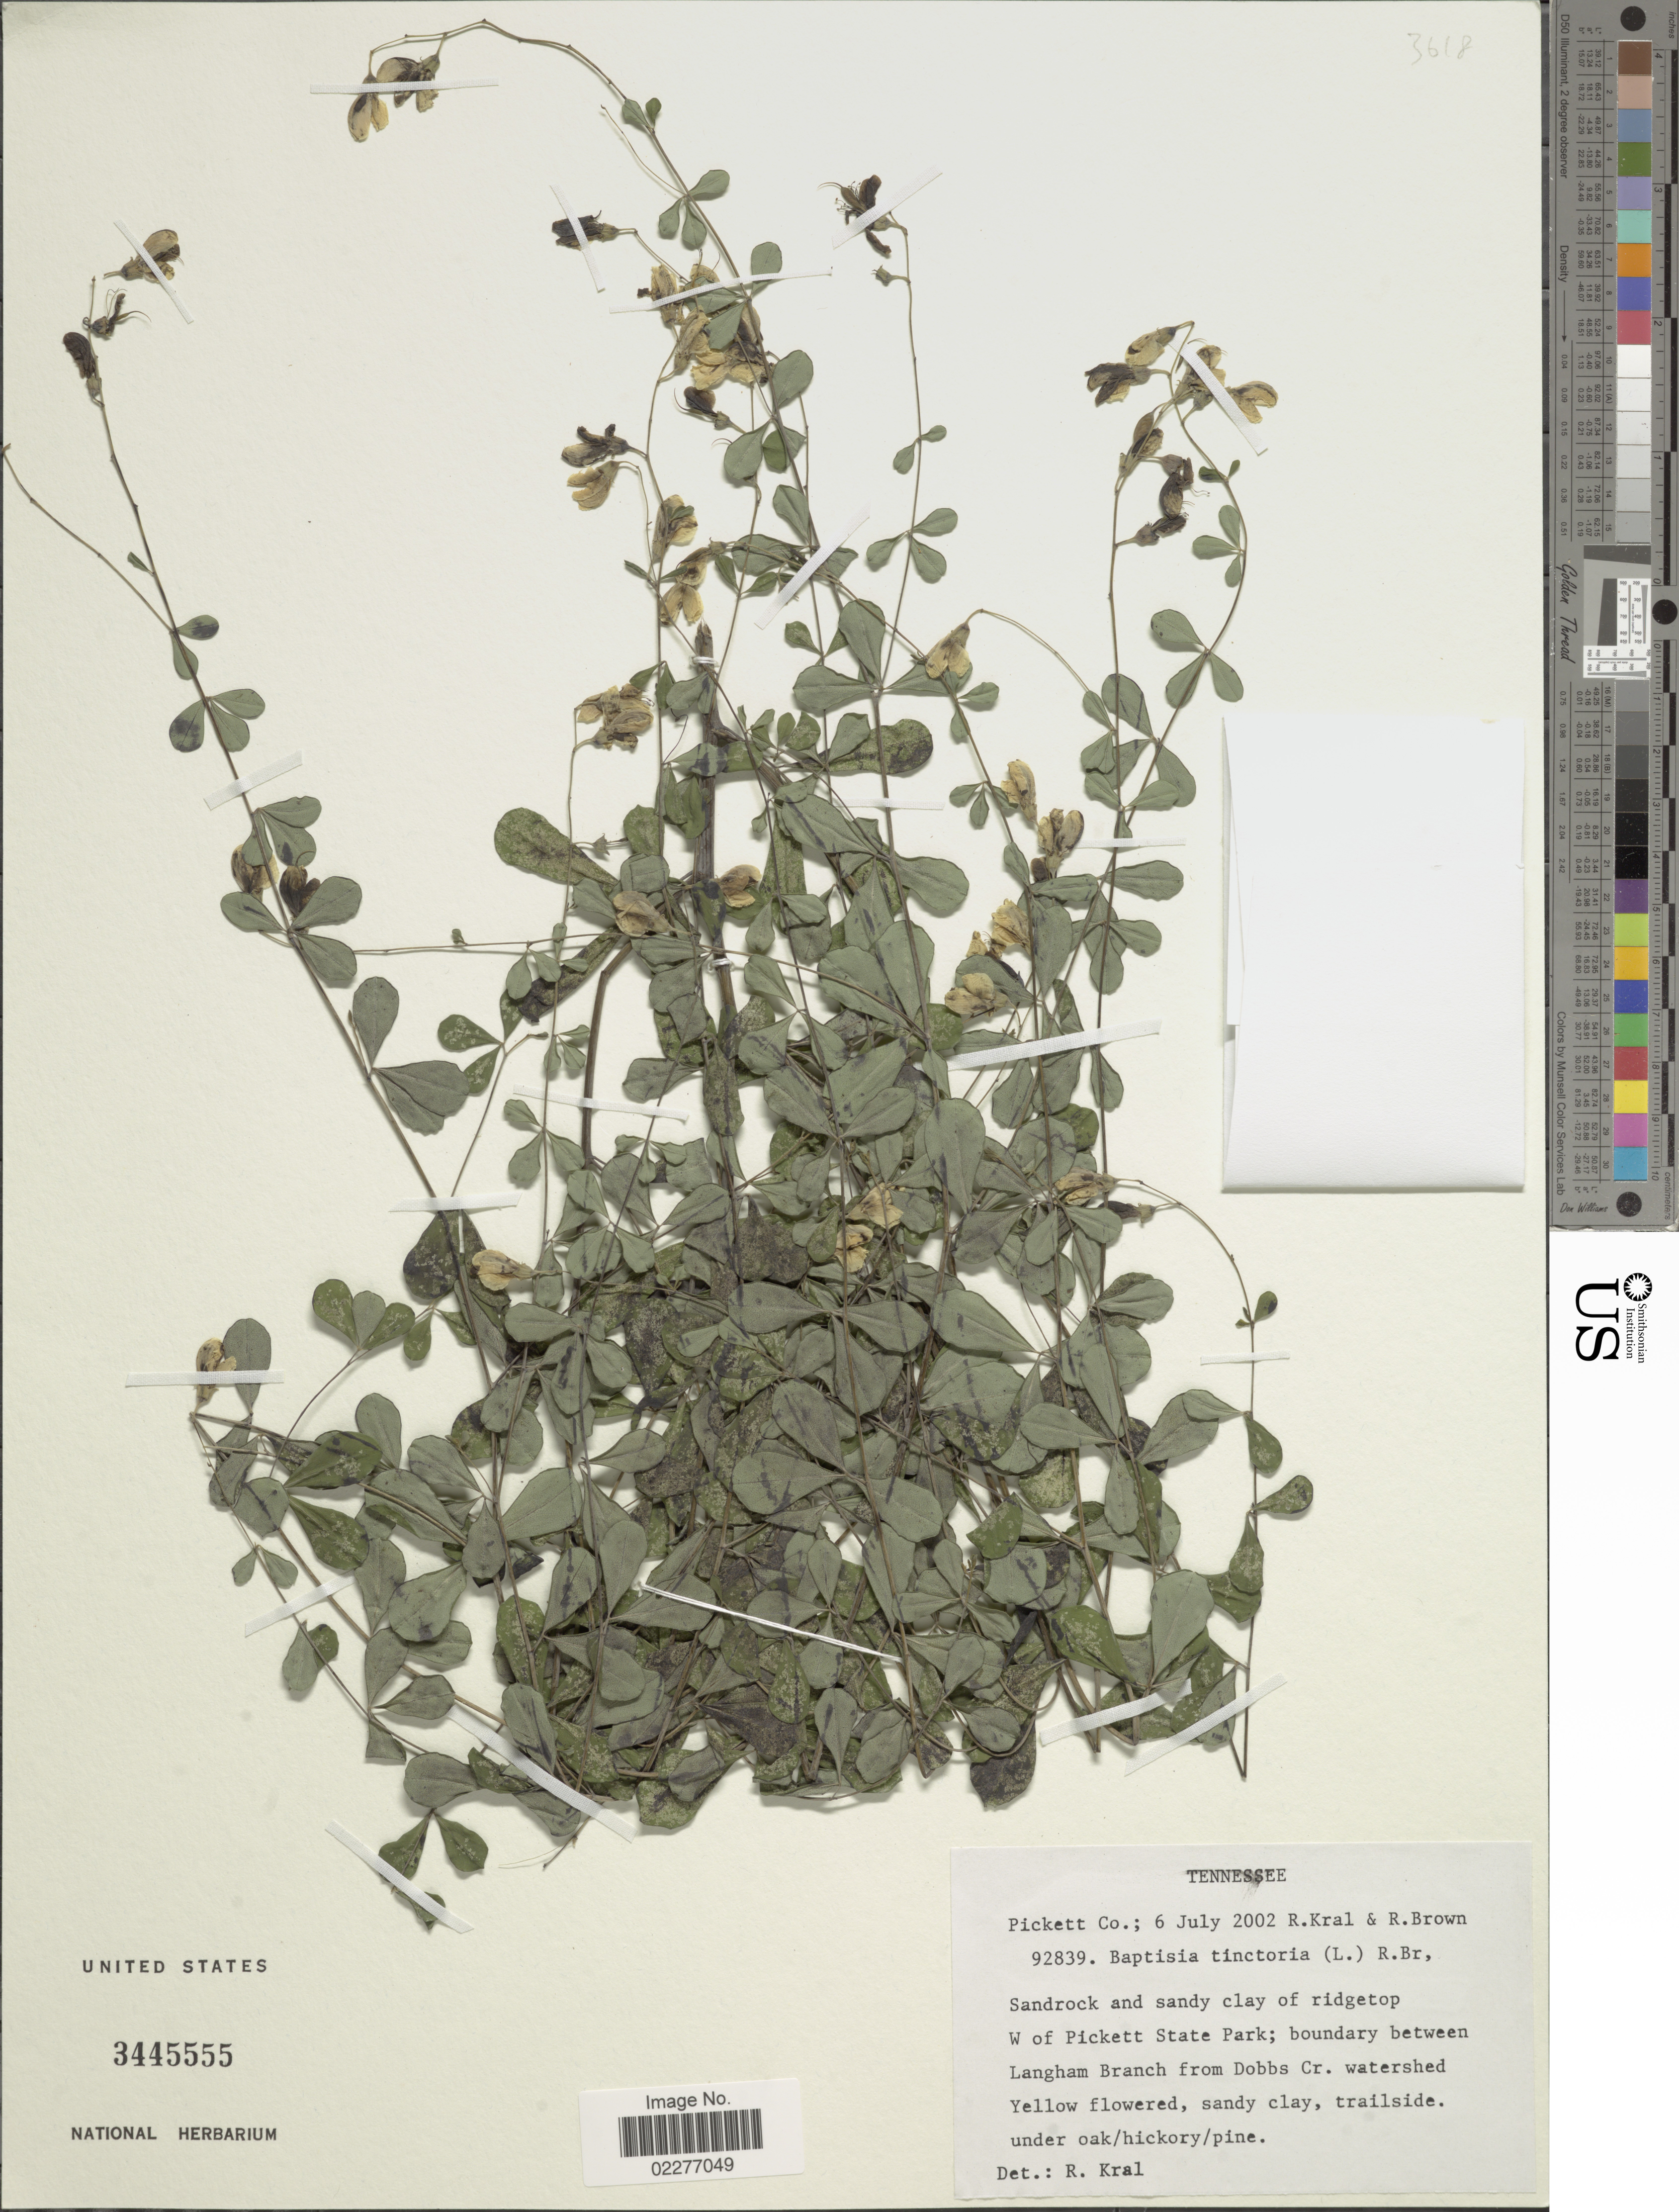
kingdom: Plantae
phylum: Tracheophyta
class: Magnoliopsida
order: Fabales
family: Fabaceae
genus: Baptisia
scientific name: Baptisia tinctoria var. crebra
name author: Fernald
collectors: R. Kral & R. Brown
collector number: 92839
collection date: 2002-07-06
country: United States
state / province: Tennessee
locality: Pickett Co, Sandrock and sandy clay of ridgetop W of Pickett State Park; boundary between Langham Branch from Dobbs Cr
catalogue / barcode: US 3445555